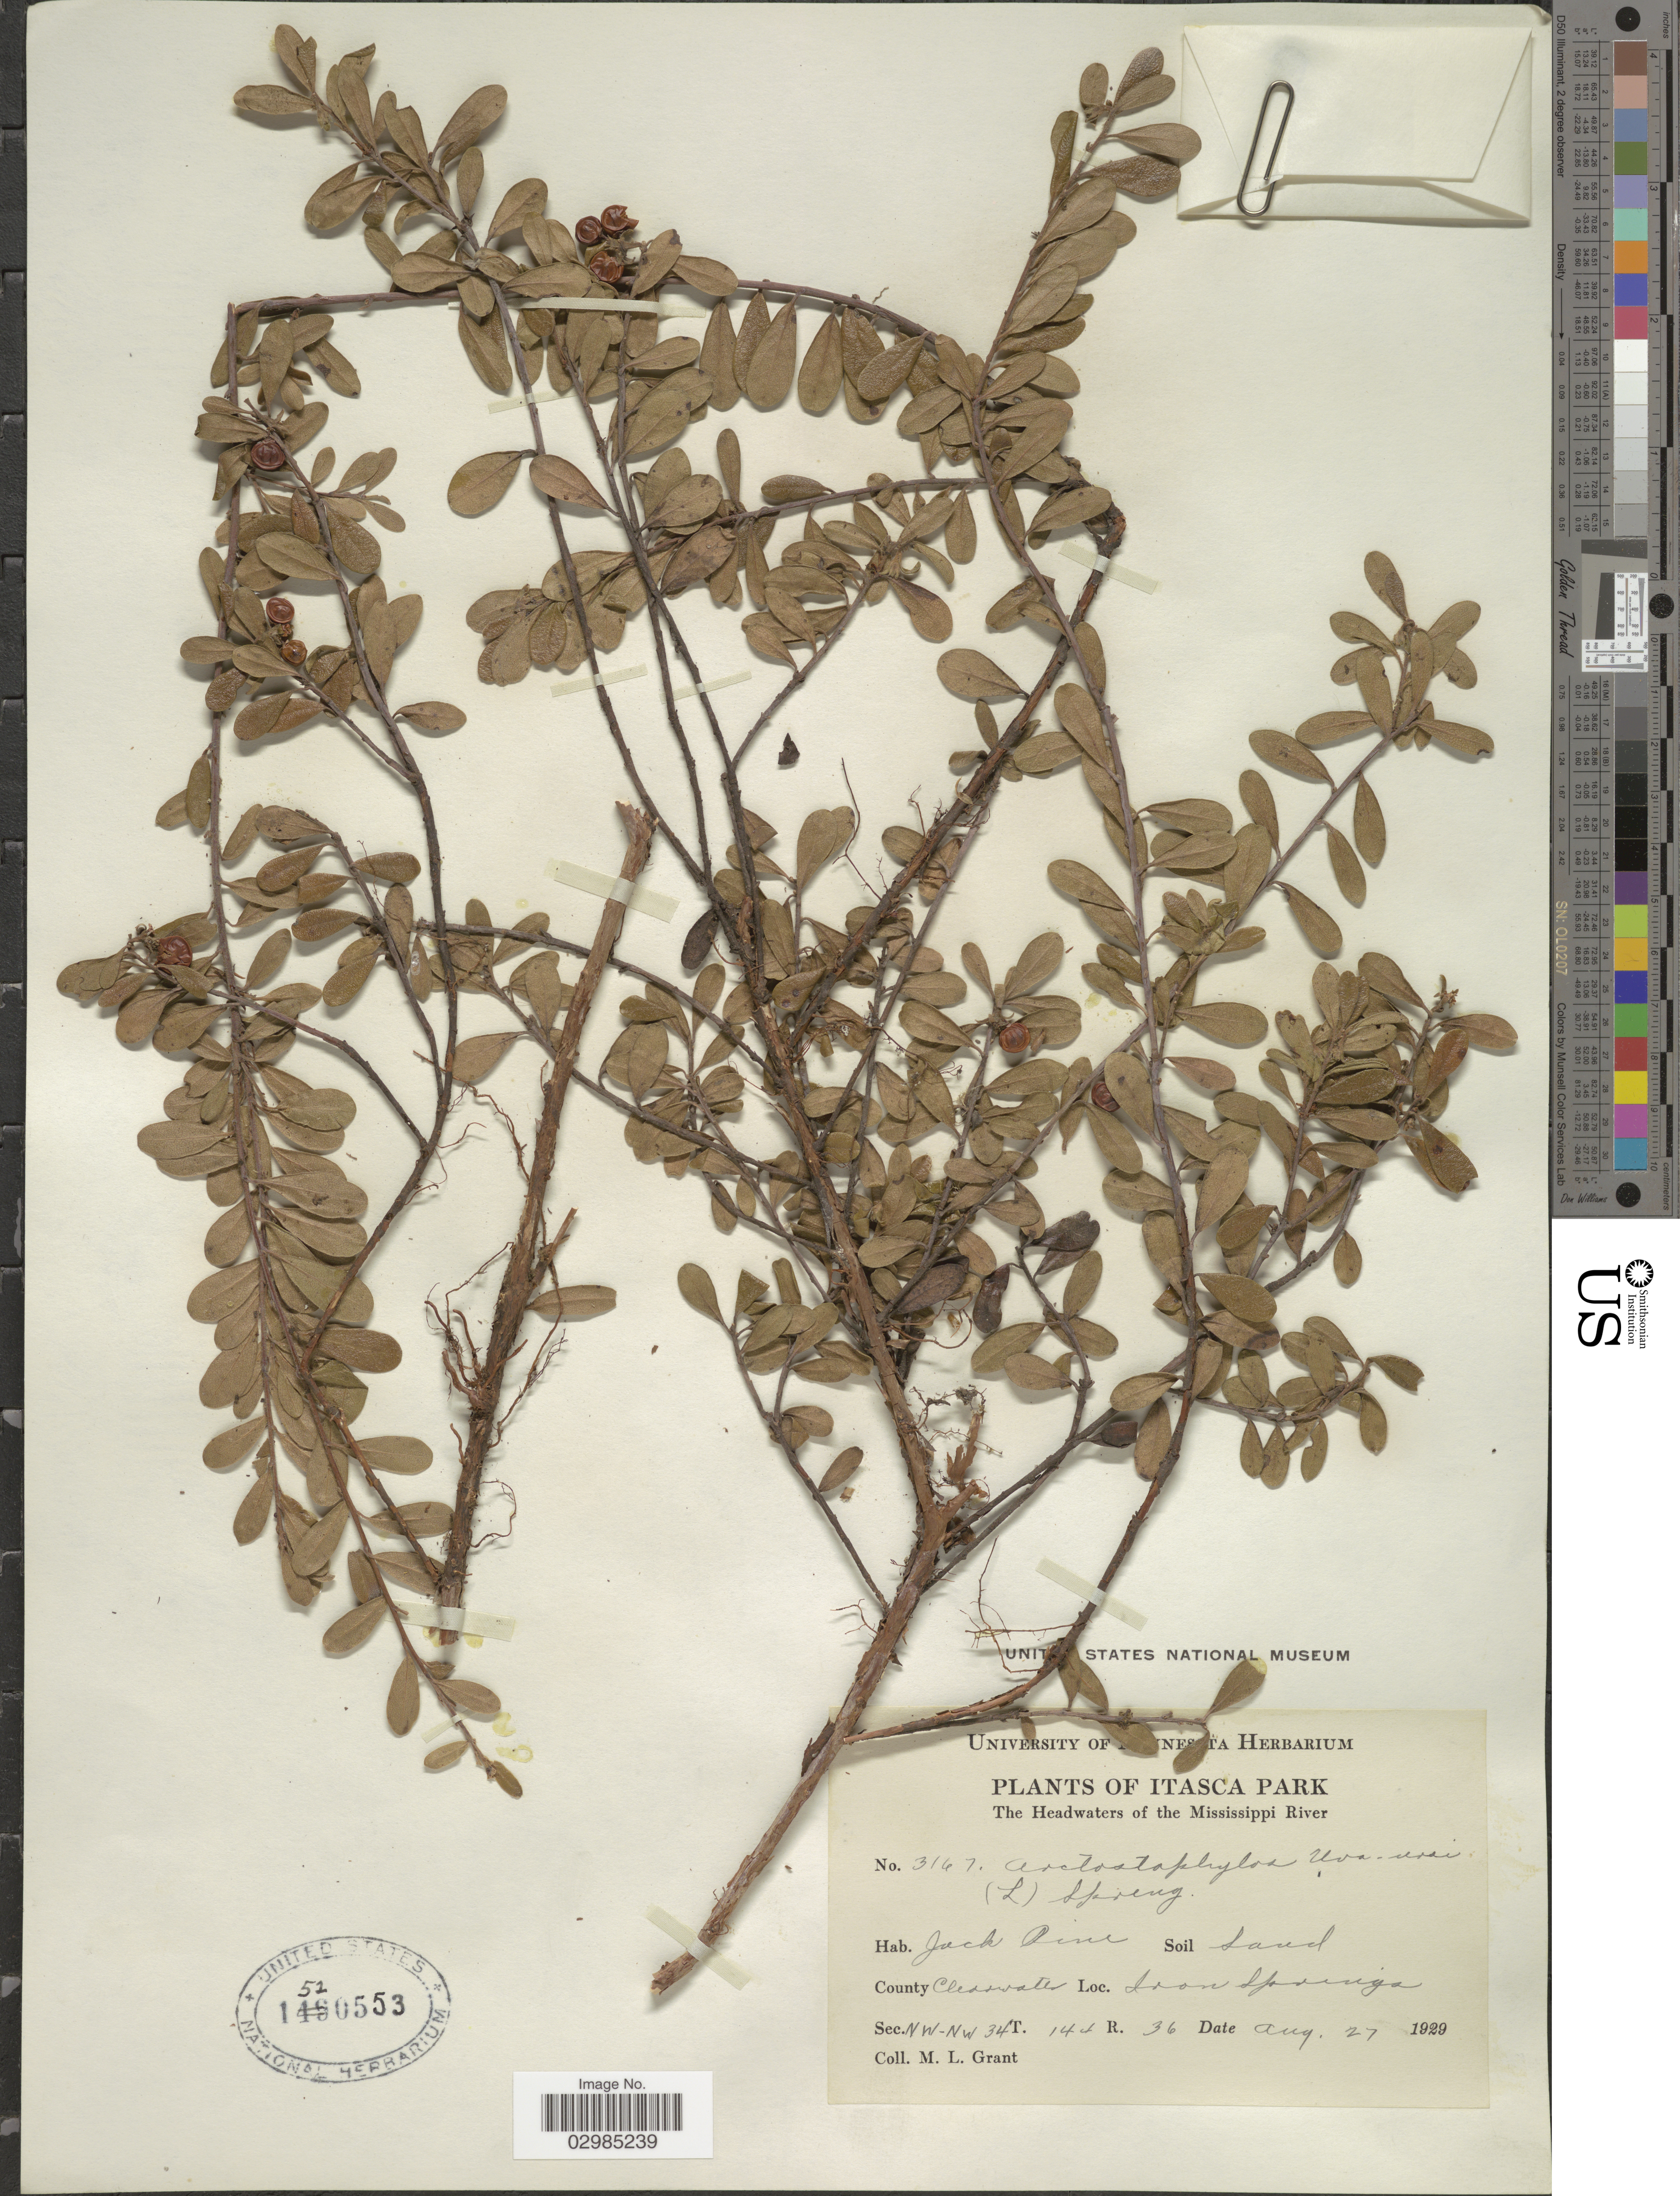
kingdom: Plantae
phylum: Tracheophyta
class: Magnoliopsida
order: Ericales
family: Ericaceae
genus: Arctostaphylos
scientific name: Arctostaphylos uva-ursi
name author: (L.) Spreng.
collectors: M. L. Grant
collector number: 3167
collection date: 1929-08-27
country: United States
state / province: Minnesota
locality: Itasca Park. The Headwaters of the Mississippi River. Jack Pine. County Clearwater. Iron Springs. Sec. NW-NW 34 T. 144 R. 36.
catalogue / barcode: US 1520553